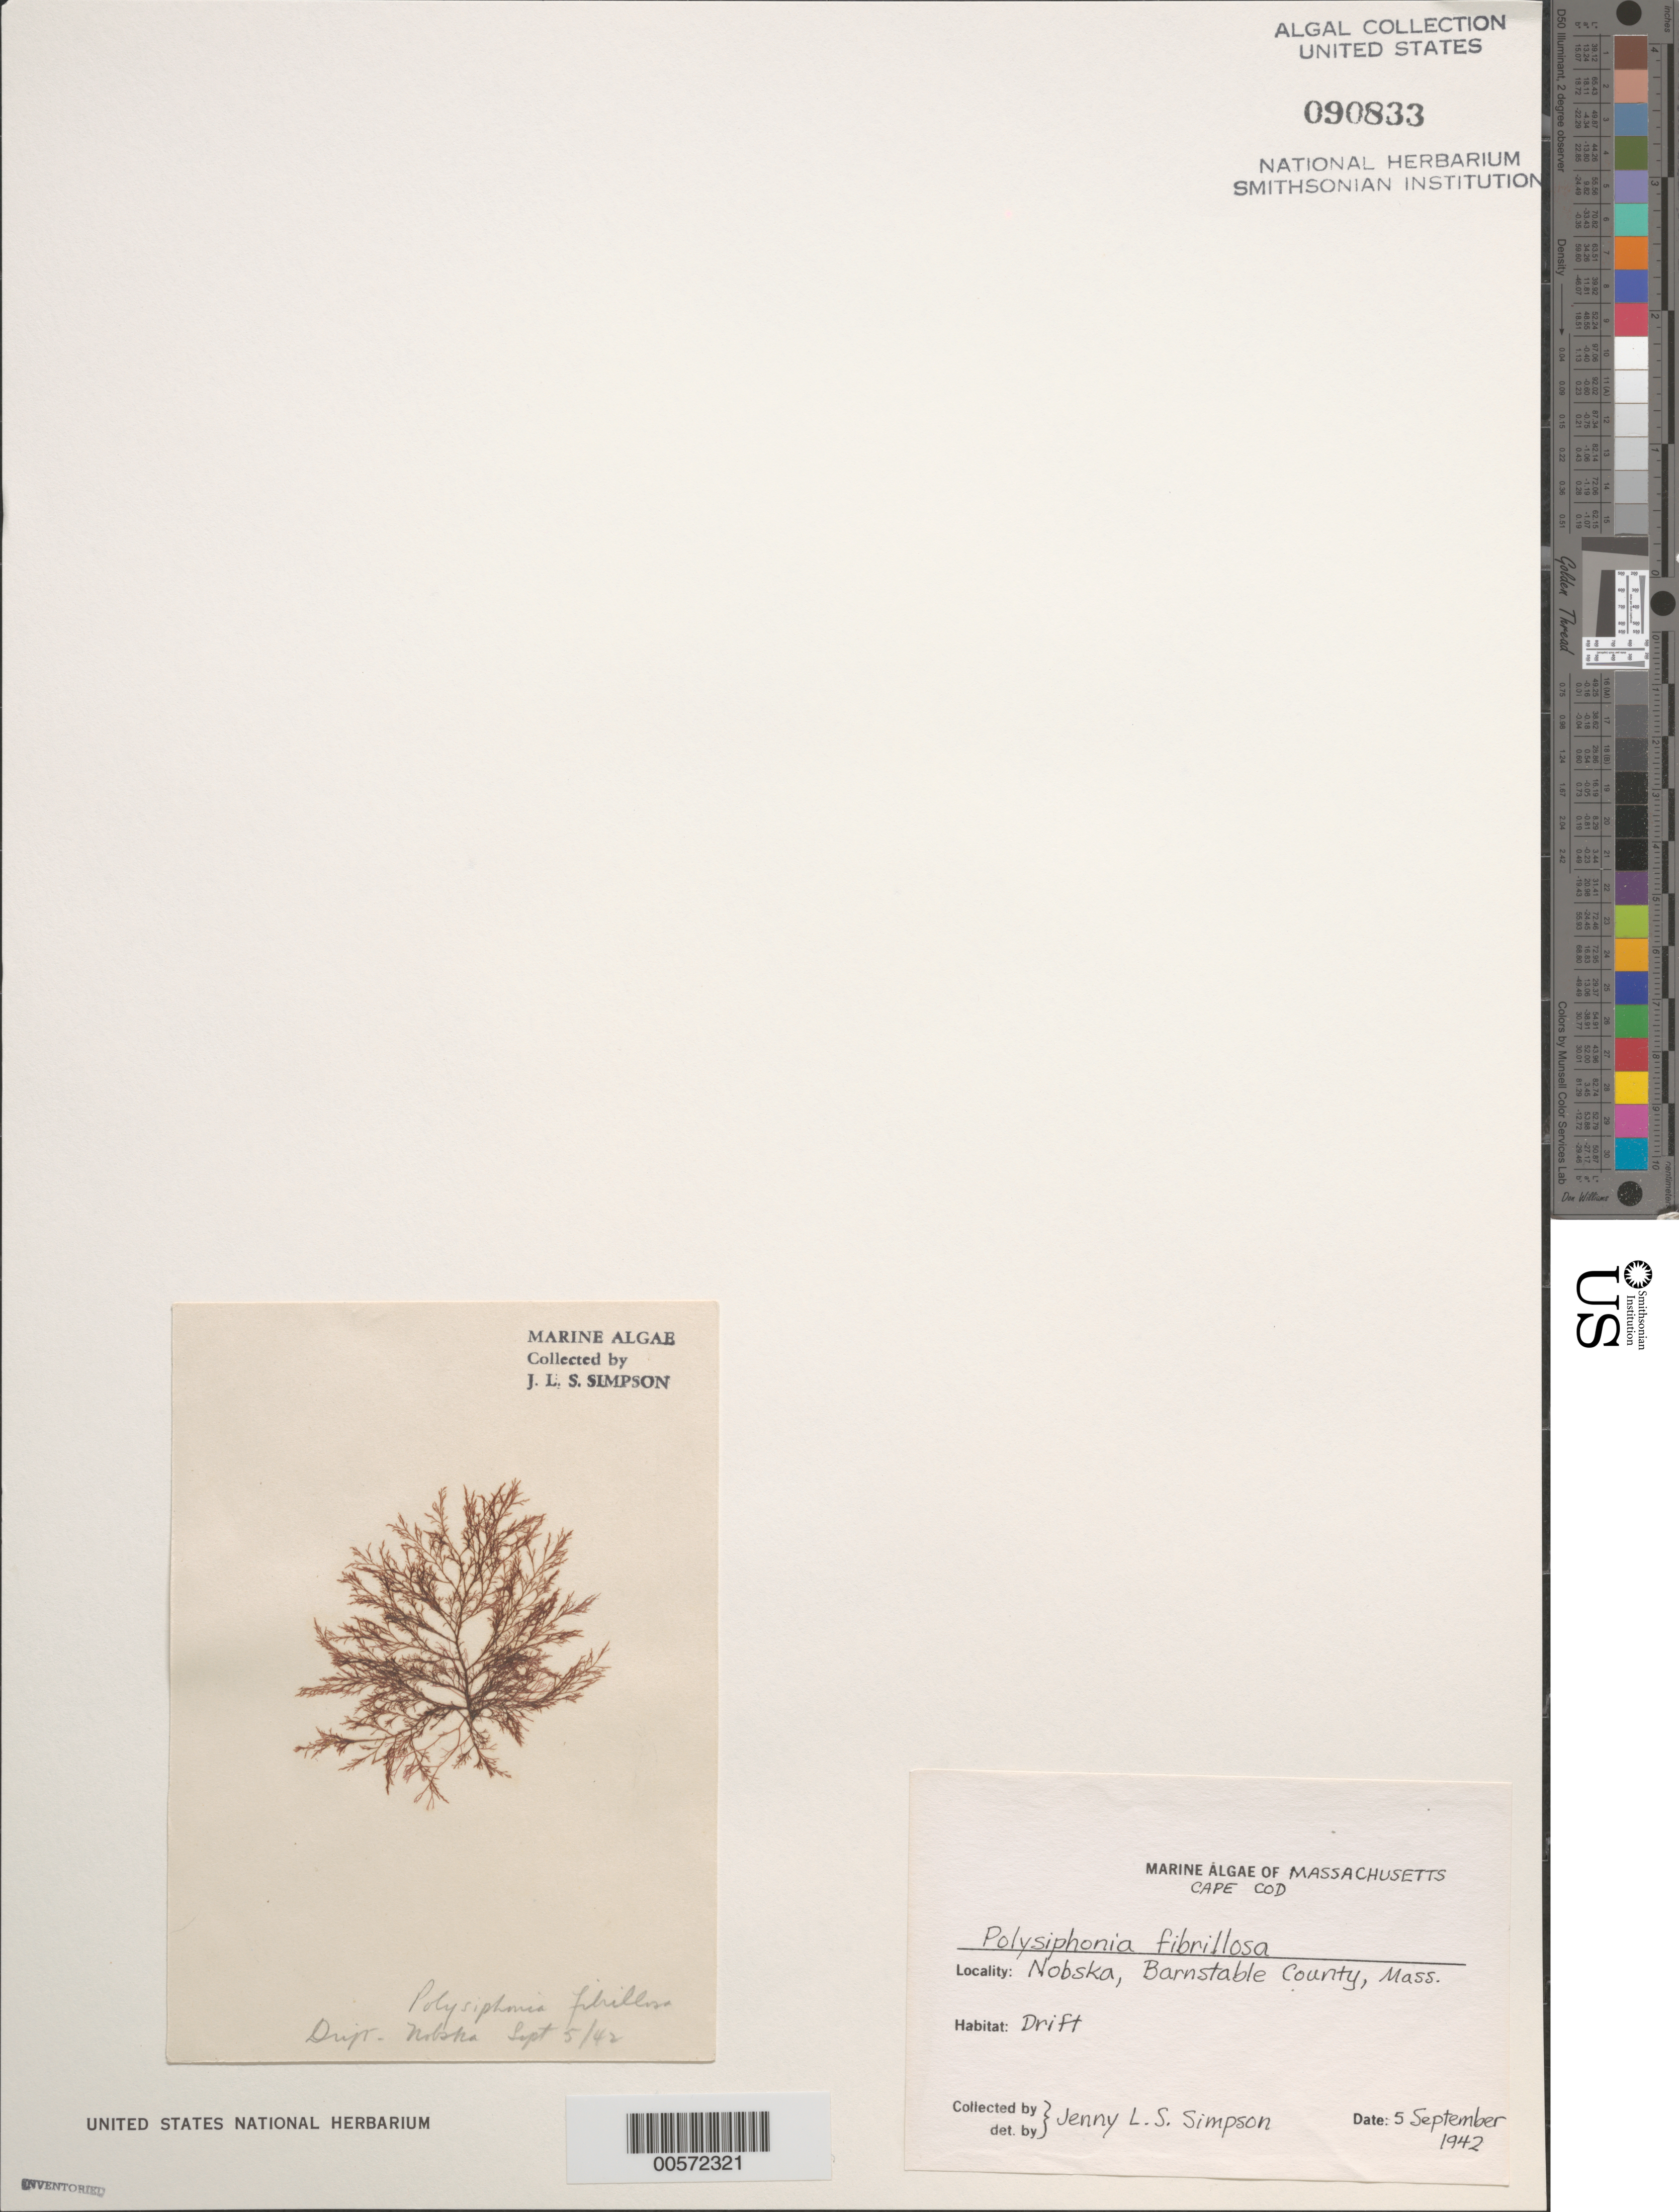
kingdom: Plantae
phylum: Rhodophyta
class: Florideophyceae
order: Ceramiales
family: Rhodomelaceae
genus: Leptosiphonia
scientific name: Leptosiphonia fibrillosa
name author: (C. Agardh) Savoie & G.W. Saunders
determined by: Algae name updating Project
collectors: J. Simpson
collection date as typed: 05 Sep 1942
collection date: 1942-09-05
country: United States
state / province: Massachusetts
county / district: Barnstable County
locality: Nobska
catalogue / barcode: US 90833